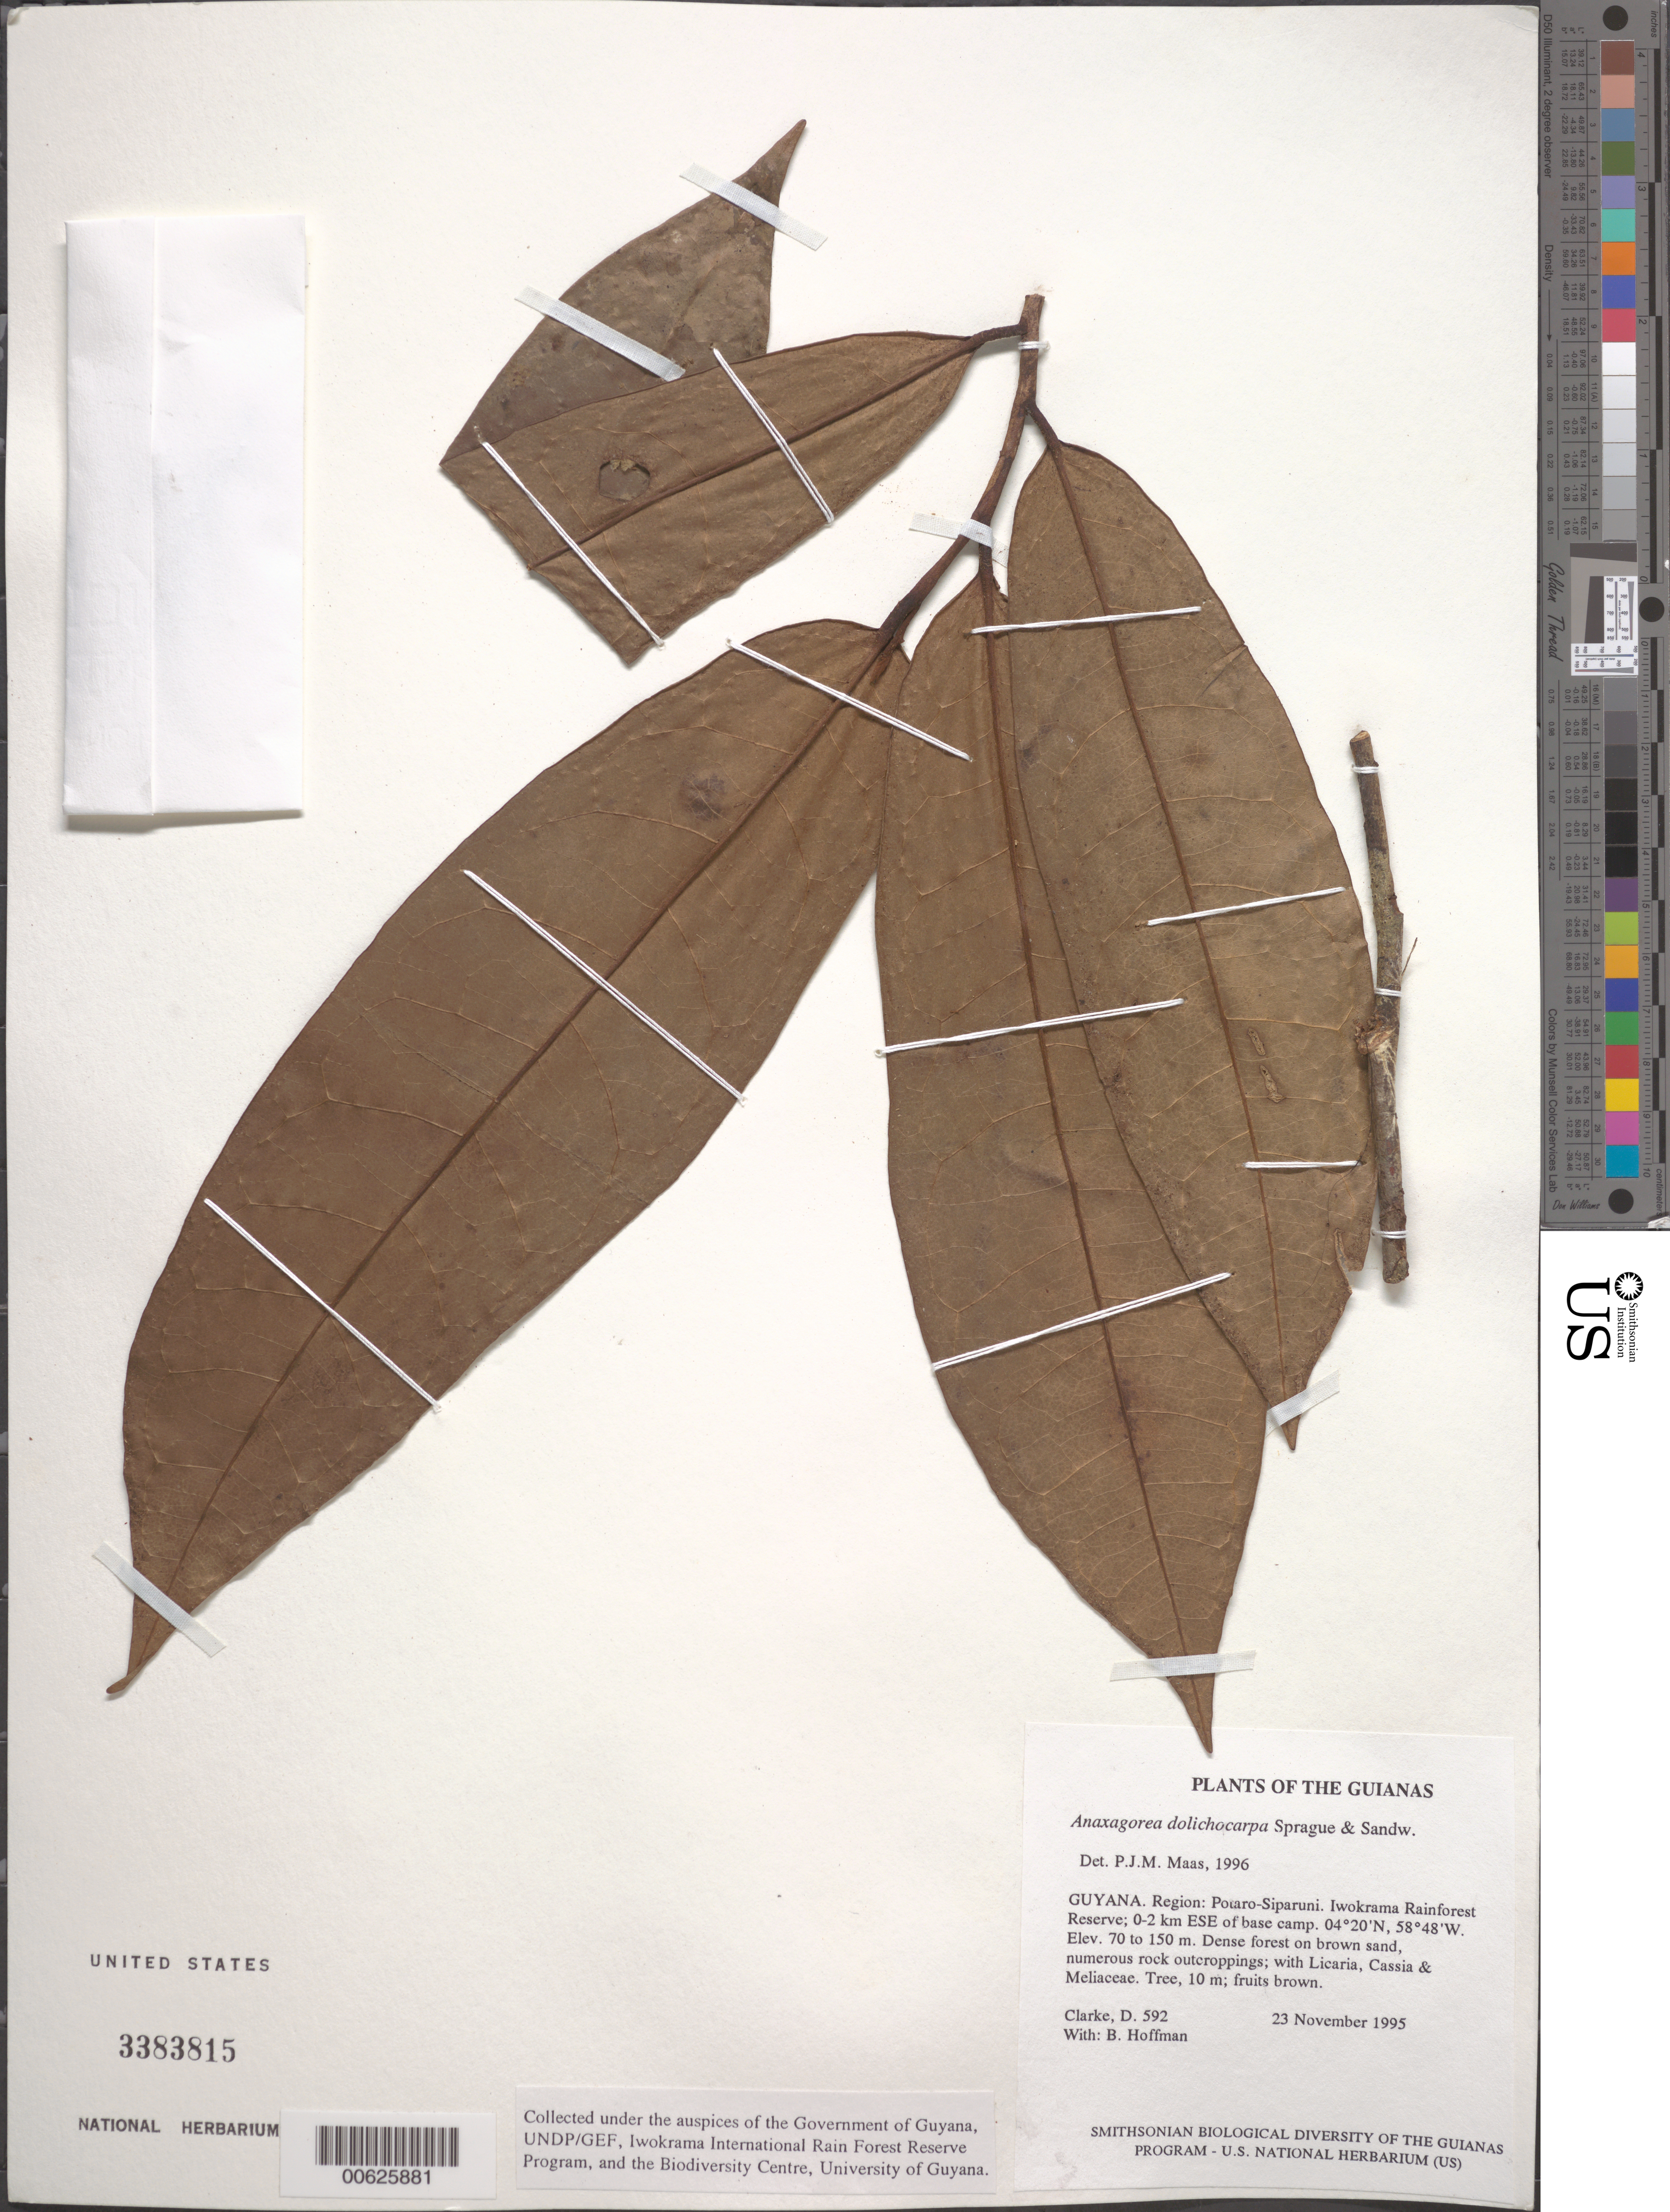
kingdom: Plantae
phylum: Tracheophyta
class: Magnoliopsida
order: Magnoliales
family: Annonaceae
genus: Anaxagorea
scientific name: Anaxagorea dolichocarpa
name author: Sprague & Sandwith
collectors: D. Clarke & B. Hoffman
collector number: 592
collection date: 1995-11-23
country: Guyana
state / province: Potaro-Siparuni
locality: The Guianas. Region: Potaro-Siparuni. Iwokrama Rainforest Reserve; 0-2 km ESE of base camp.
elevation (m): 70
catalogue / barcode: US 3383815